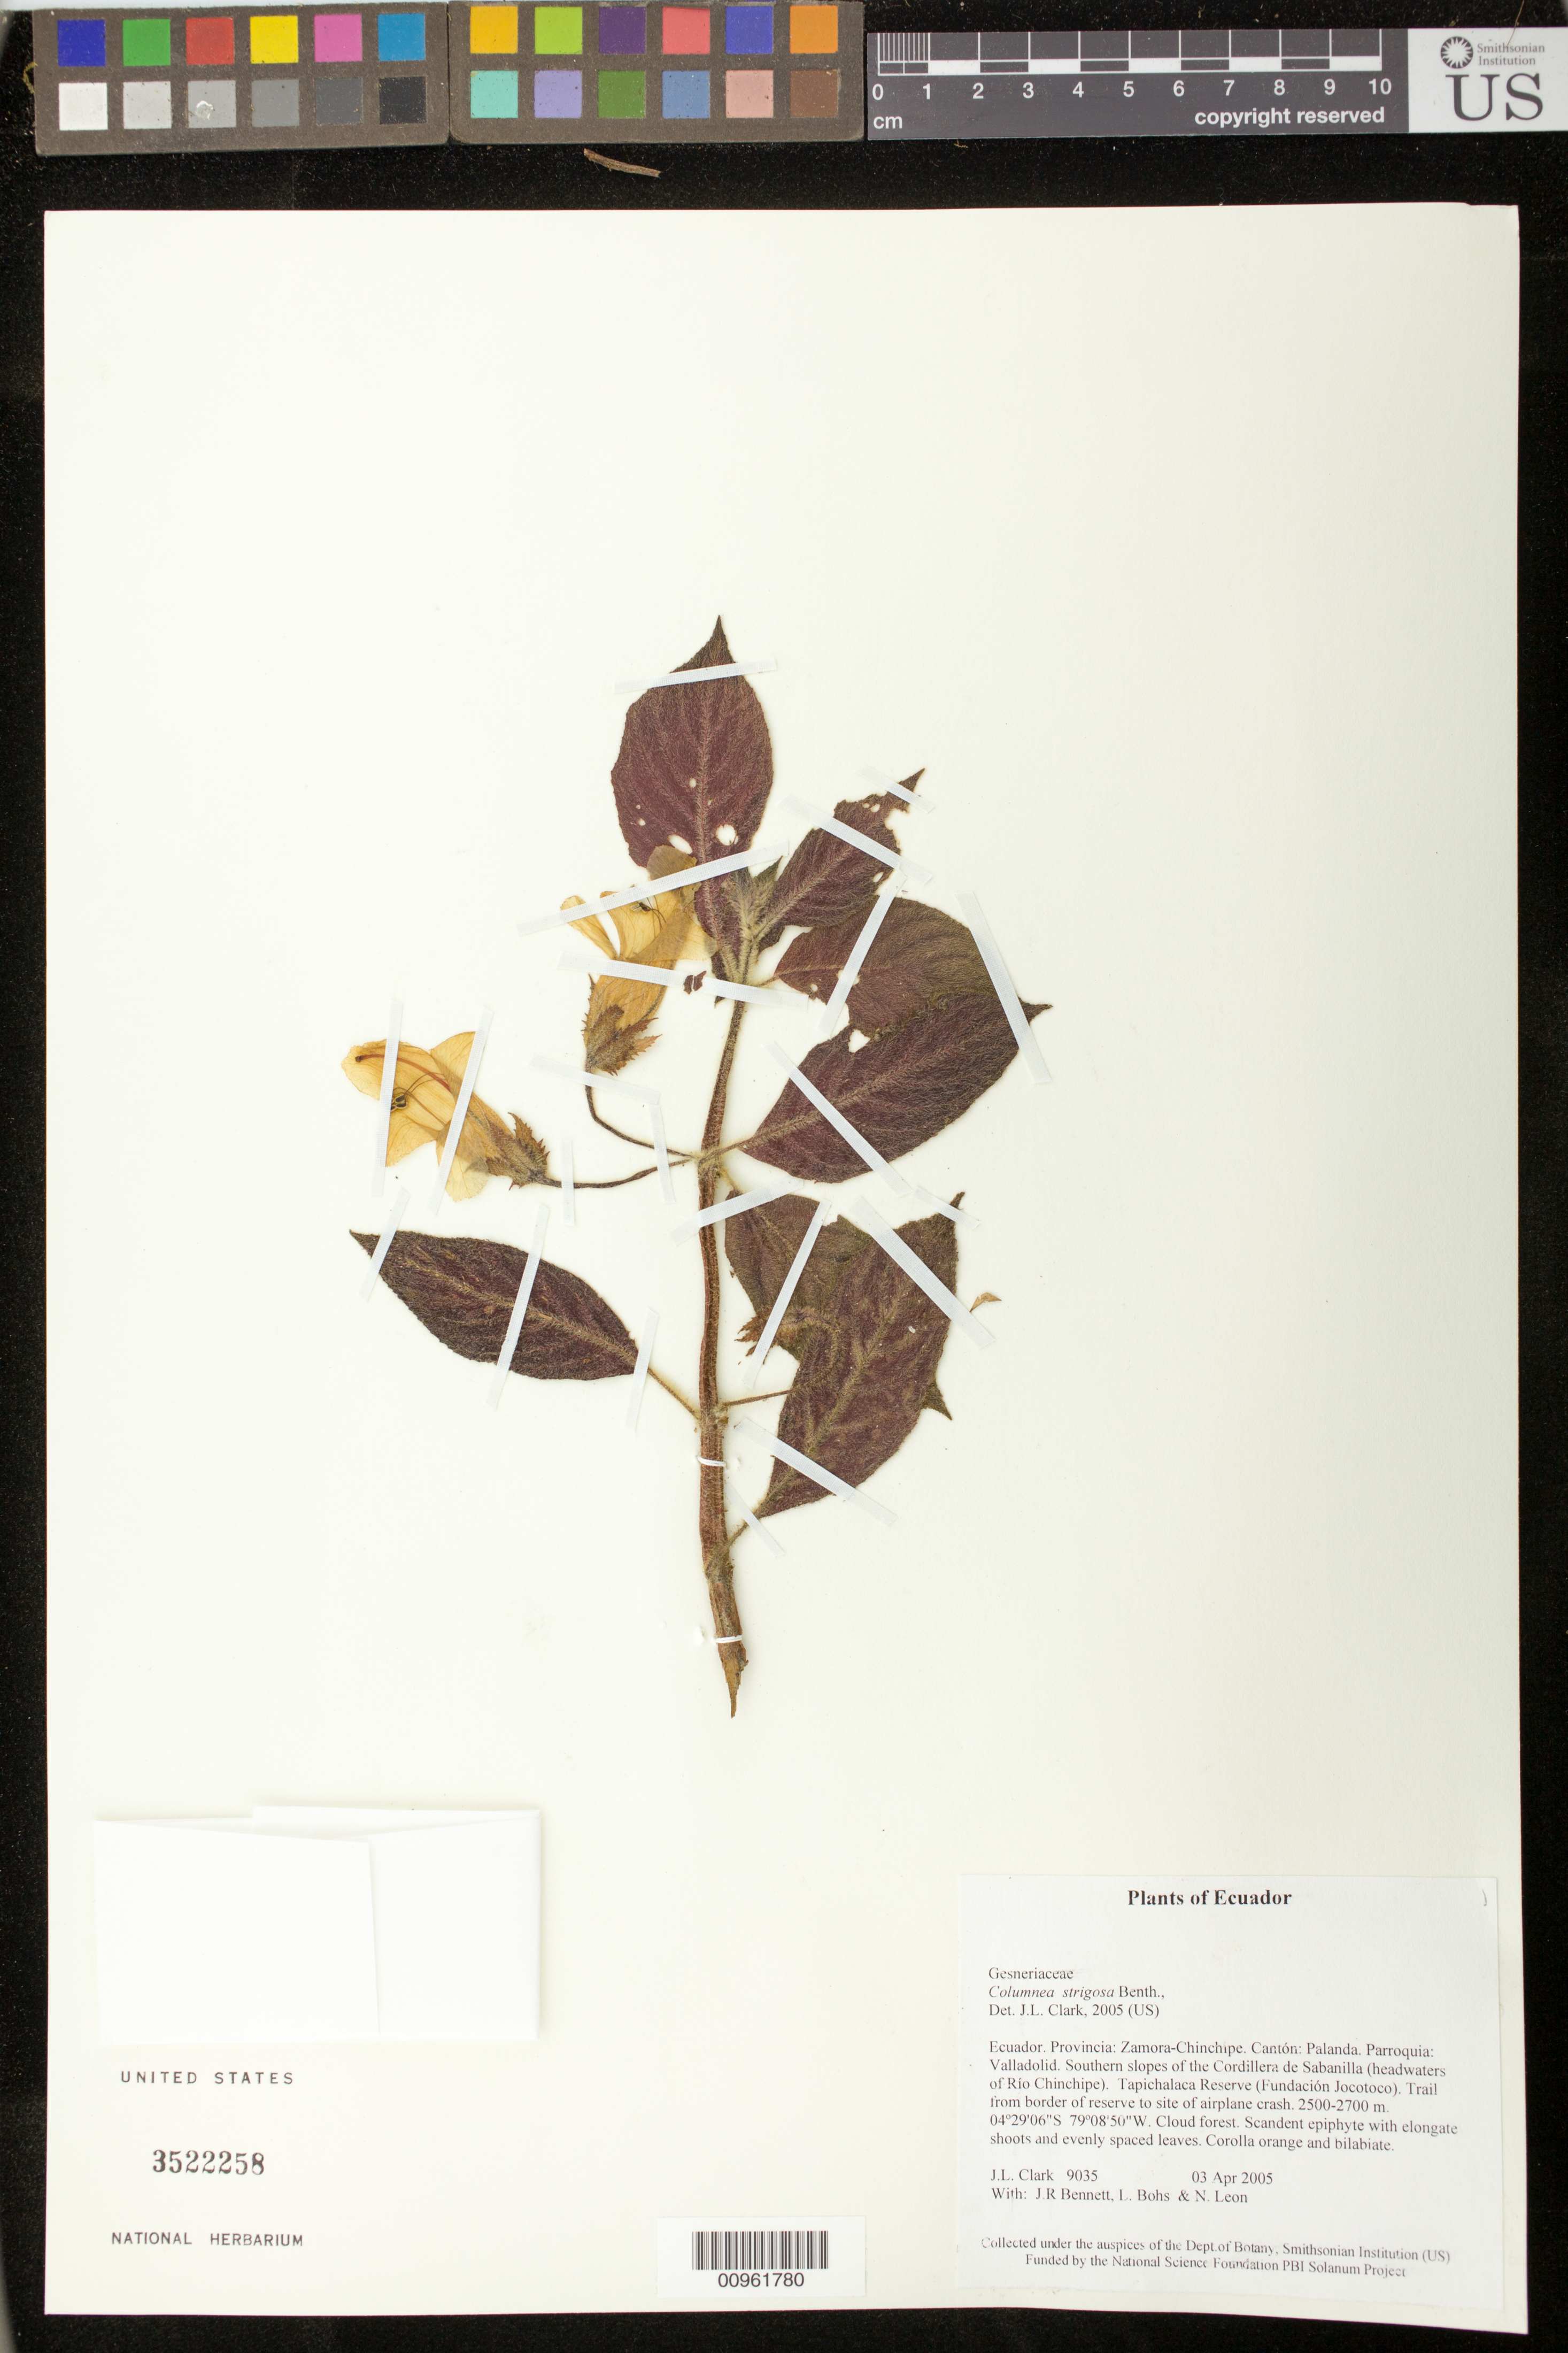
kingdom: Plantae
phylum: Tracheophyta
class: Magnoliopsida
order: Lamiales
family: Gesneriaceae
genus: Columnea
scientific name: Columnea strigosa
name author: Benth.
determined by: Clark, J. L., (SEL), The Marie Selby Botanical Garden (UNITED STATES)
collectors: J. L. Clark, J. R. Bennett, L. A. Bohs & N. Leon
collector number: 9035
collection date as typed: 03 Apr 2005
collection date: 2005-04-03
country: Ecuador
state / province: Zamora-Chinchipe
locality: Palanda. Parroquia: Valladolid. Southern slopes of the Cordillera de Sabanilla (headwaters of Río Chinchipe). Tapichalaca Reserve (Fundación Jocotoco). Trail from border of reserve to site of airplane crash.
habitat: Cloud forest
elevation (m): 2500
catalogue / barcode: US 3522258